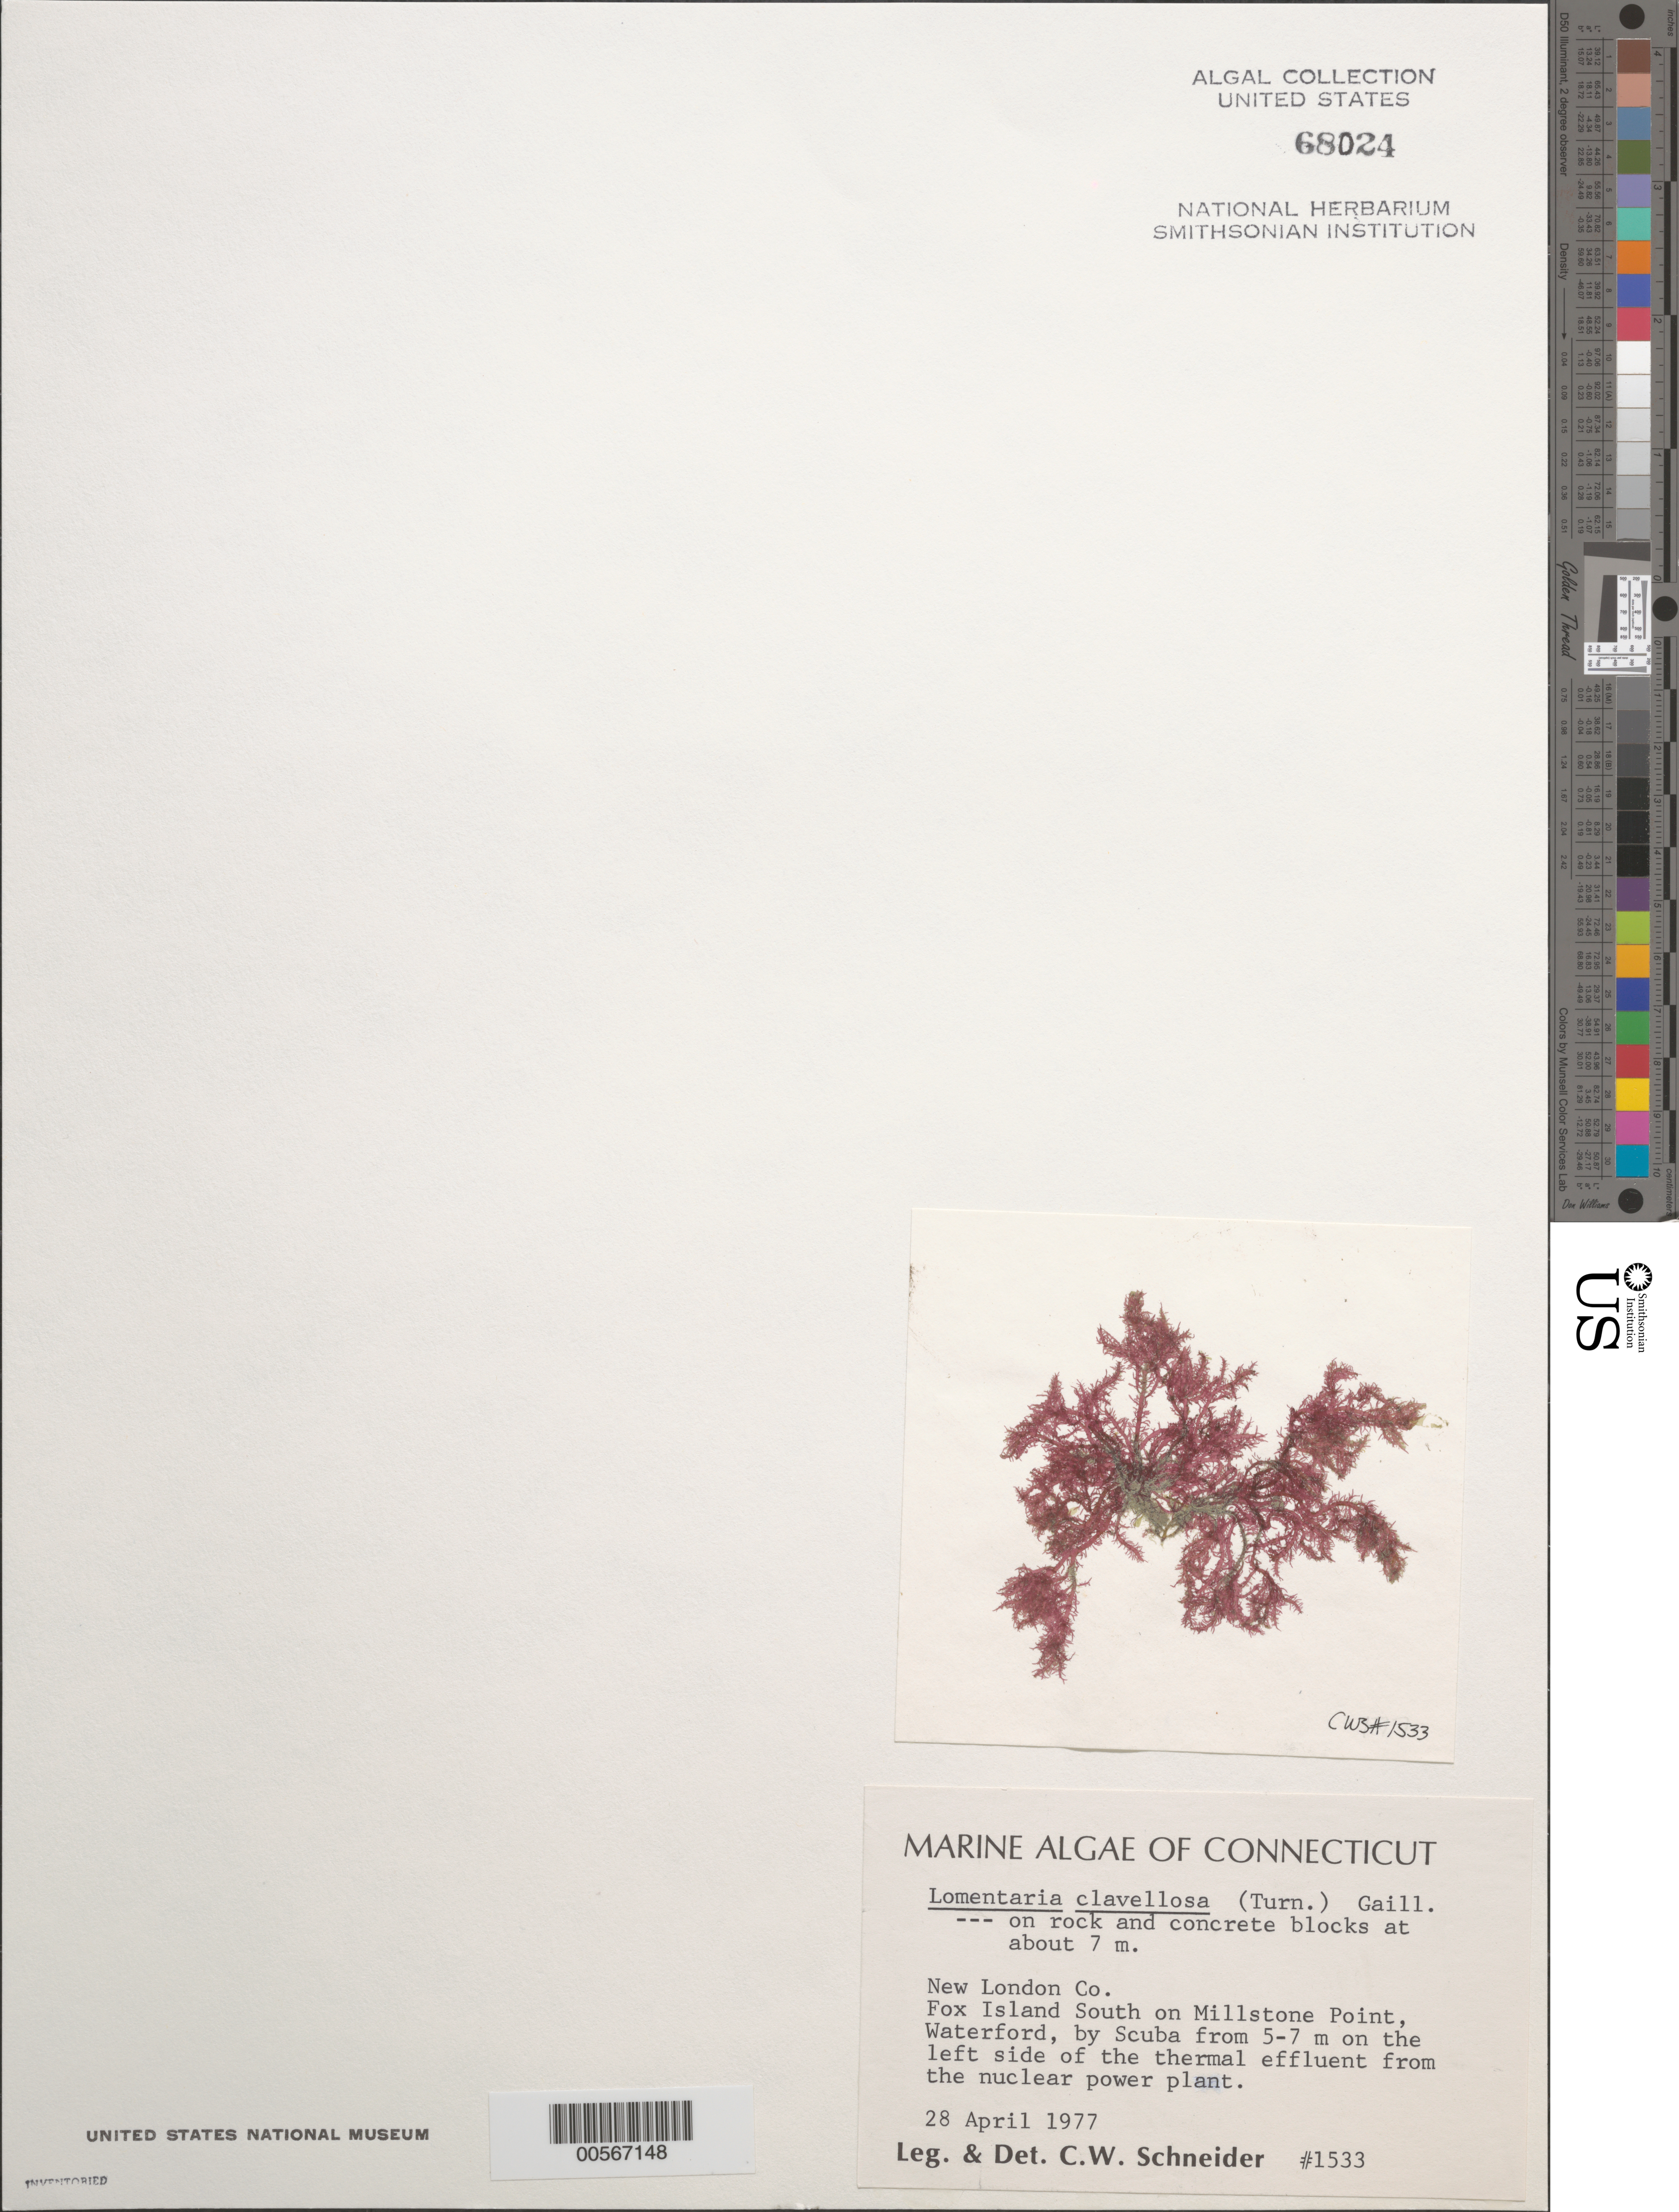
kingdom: Plantae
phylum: Rhodophyta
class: Florideophyceae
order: Rhodymeniales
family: Lomentariaceae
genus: Lomentaria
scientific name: Lomentaria clavellosa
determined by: Schneider, C. W.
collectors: C. W. Schneider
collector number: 1533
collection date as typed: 28 Apr 1977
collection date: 1977-04-28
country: United States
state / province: Connecticut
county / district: New London County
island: Fox Island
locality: Fox Island South, Millstone Point, Waterford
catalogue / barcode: US 68024